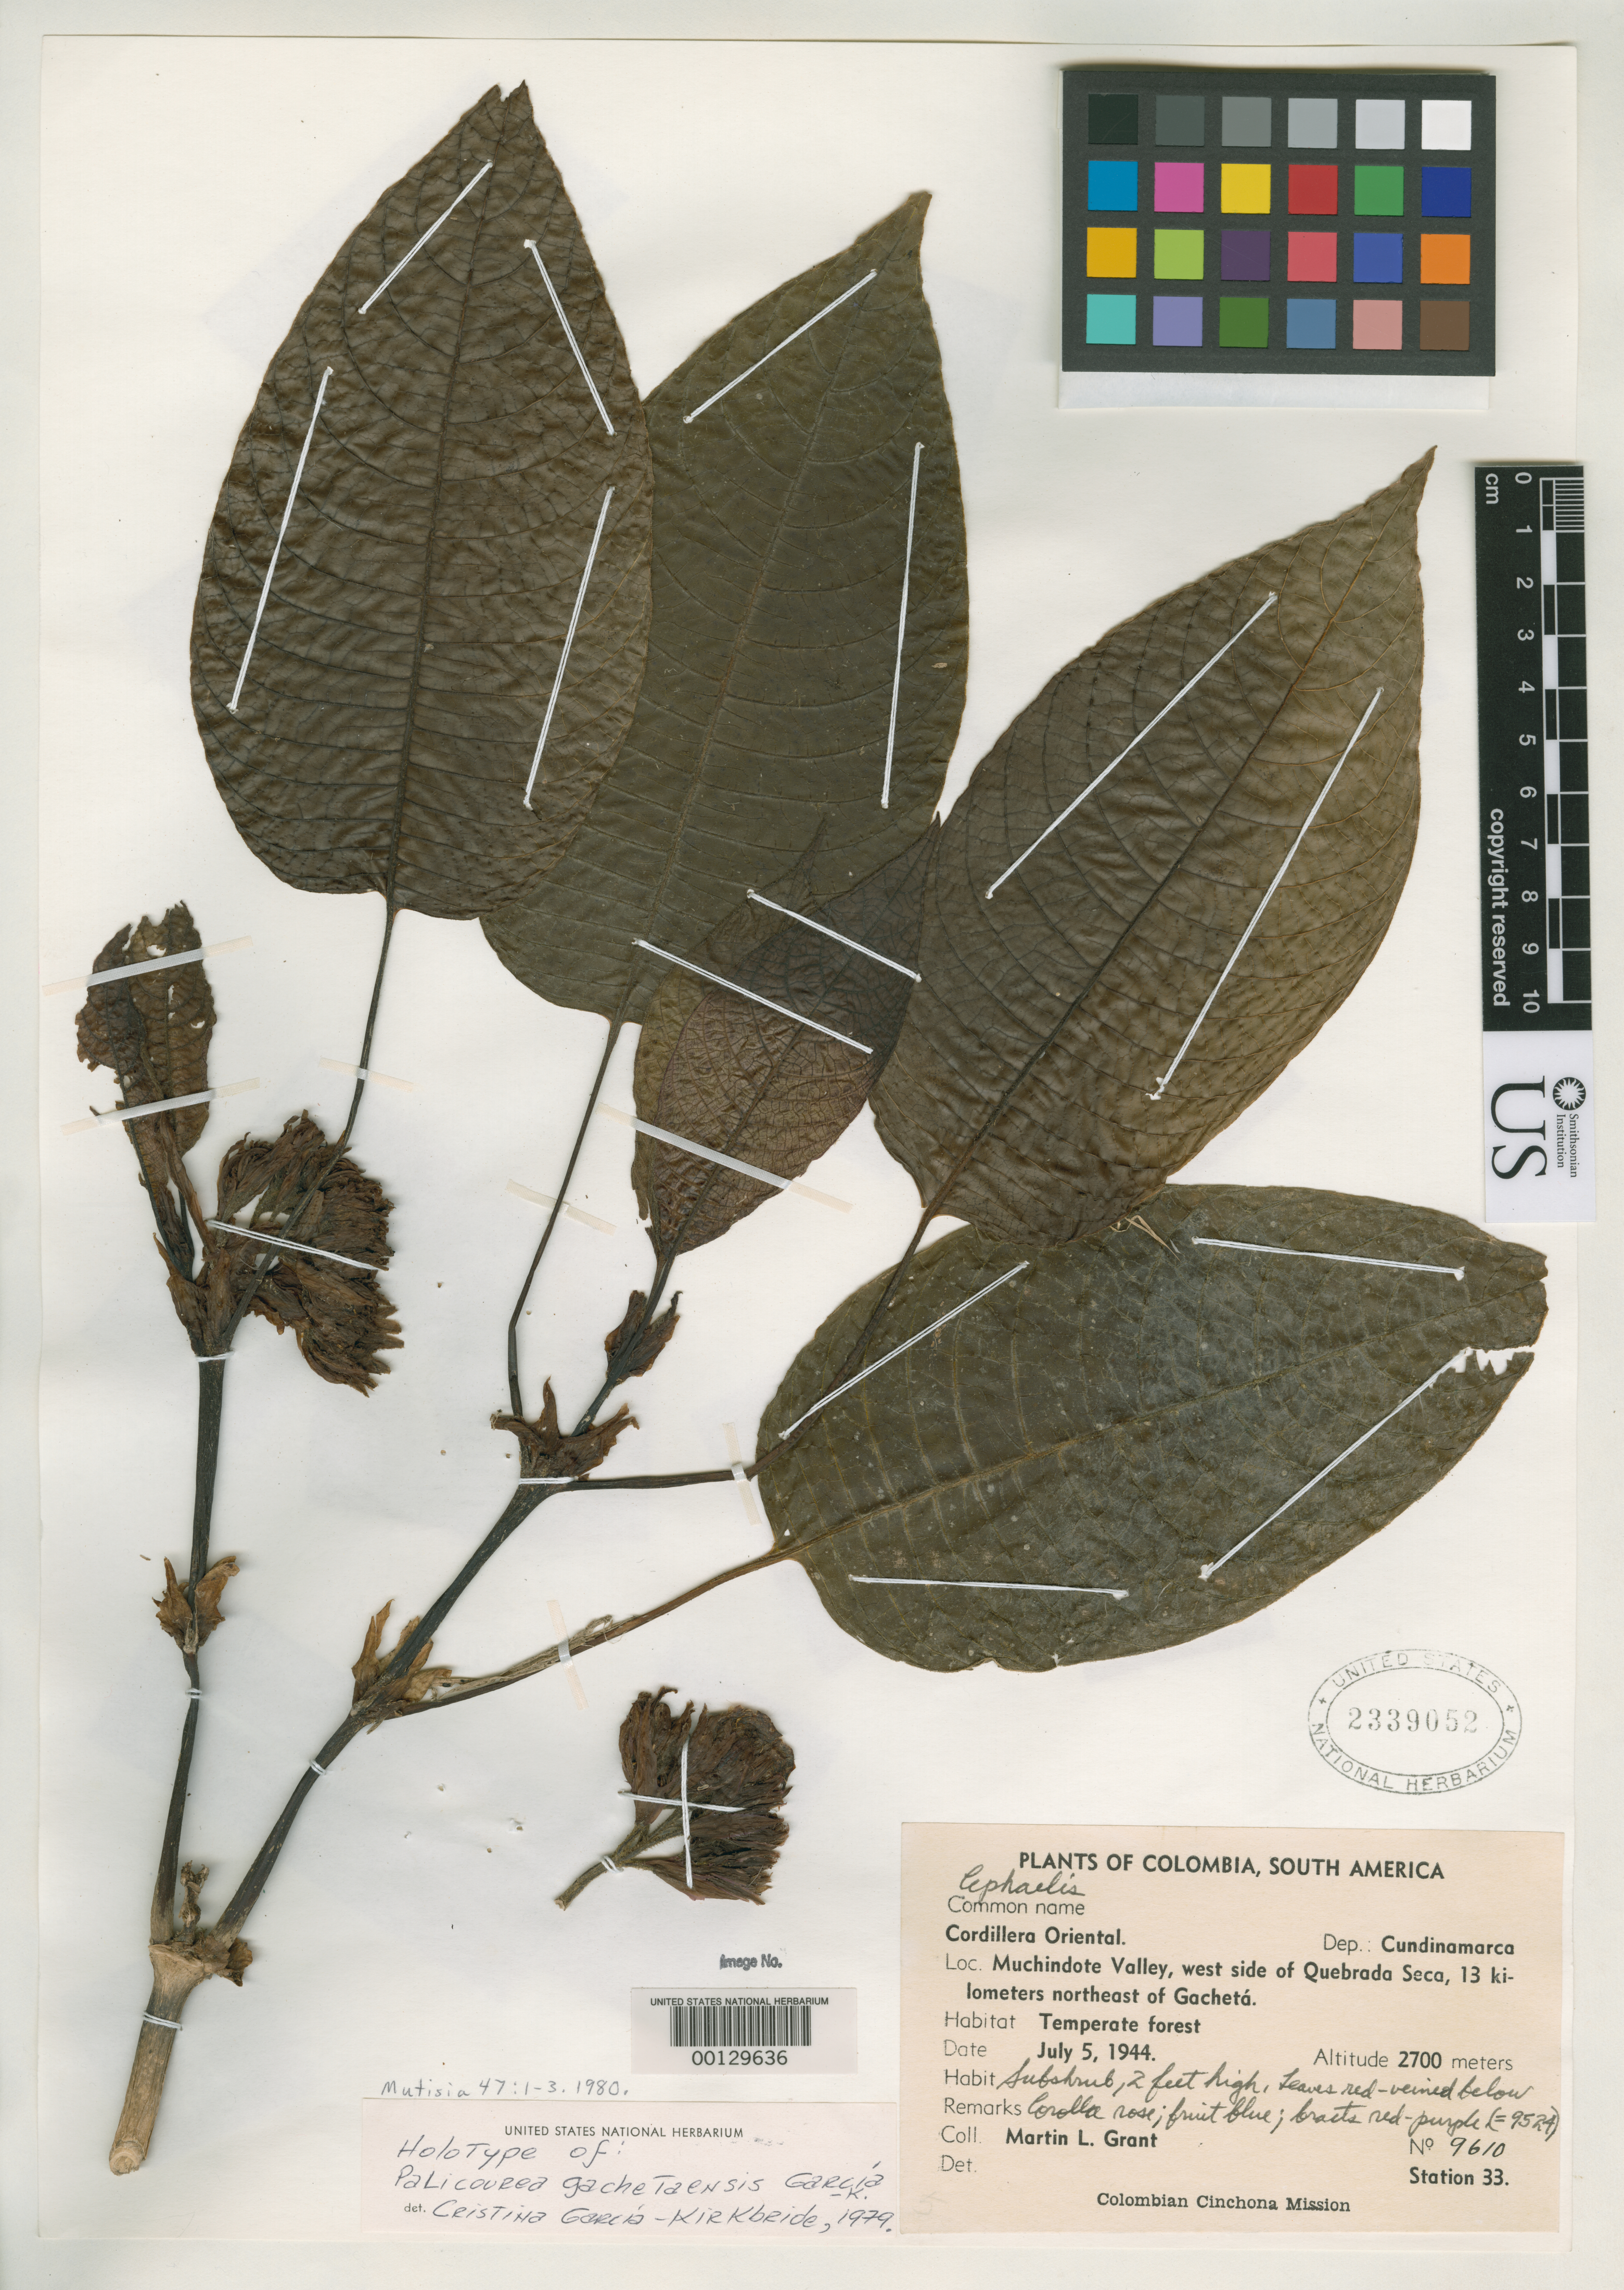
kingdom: Plantae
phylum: Tracheophyta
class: Magnoliopsida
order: Gentianales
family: Rubiaceae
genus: Palicourea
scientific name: Palicourea gachetaensis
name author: M.C.G. Kirkbr.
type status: Holotype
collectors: M. L. Grant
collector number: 9610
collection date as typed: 05 Jul 1944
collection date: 1944-07-05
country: Colombia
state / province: Cundinamarca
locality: Muchindote Valley, W side of Quebrada Seca, 13 km NE of Gacheta.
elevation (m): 2700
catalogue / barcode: US 2339052